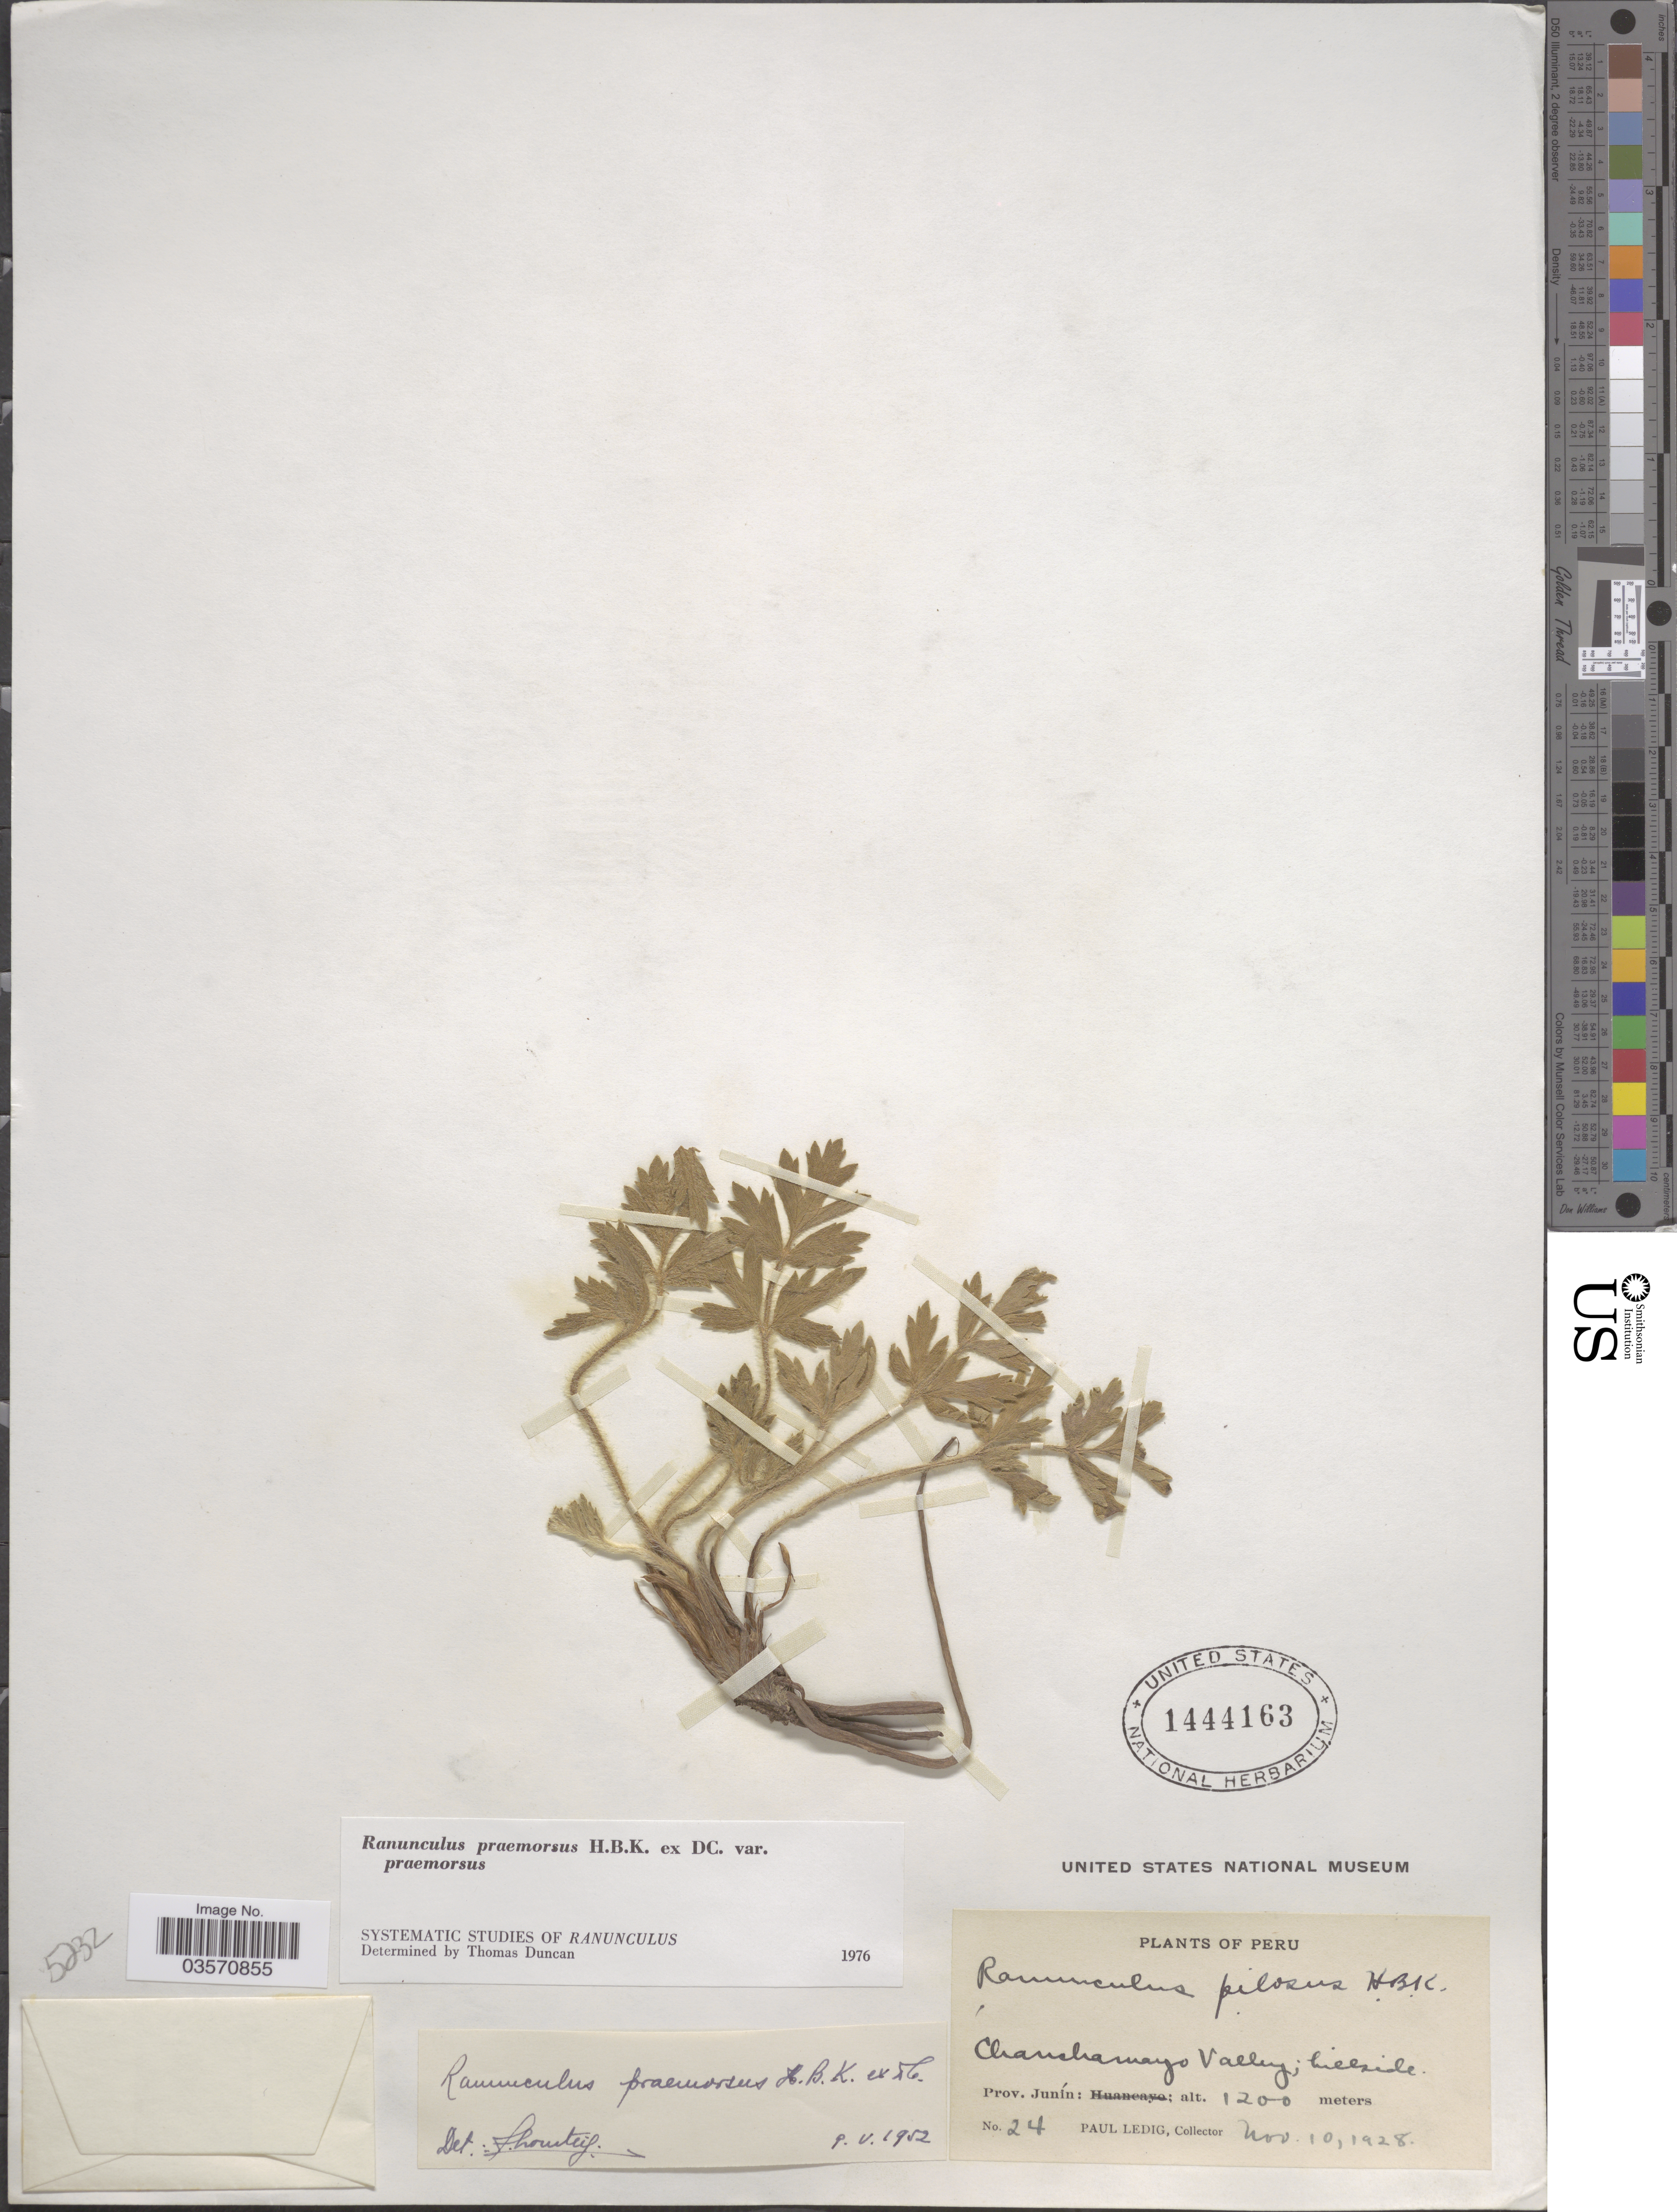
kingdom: Plantae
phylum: Tracheophyta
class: Magnoliopsida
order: Ranunculales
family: Ranunculaceae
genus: Ranunculus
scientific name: Ranunculus praemorsus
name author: Kunth ex DC.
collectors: P. Ledig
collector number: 24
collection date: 1928-11-10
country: Peru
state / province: Junín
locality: Chanshamayo Valley.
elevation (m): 1200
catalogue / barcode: US 1444163